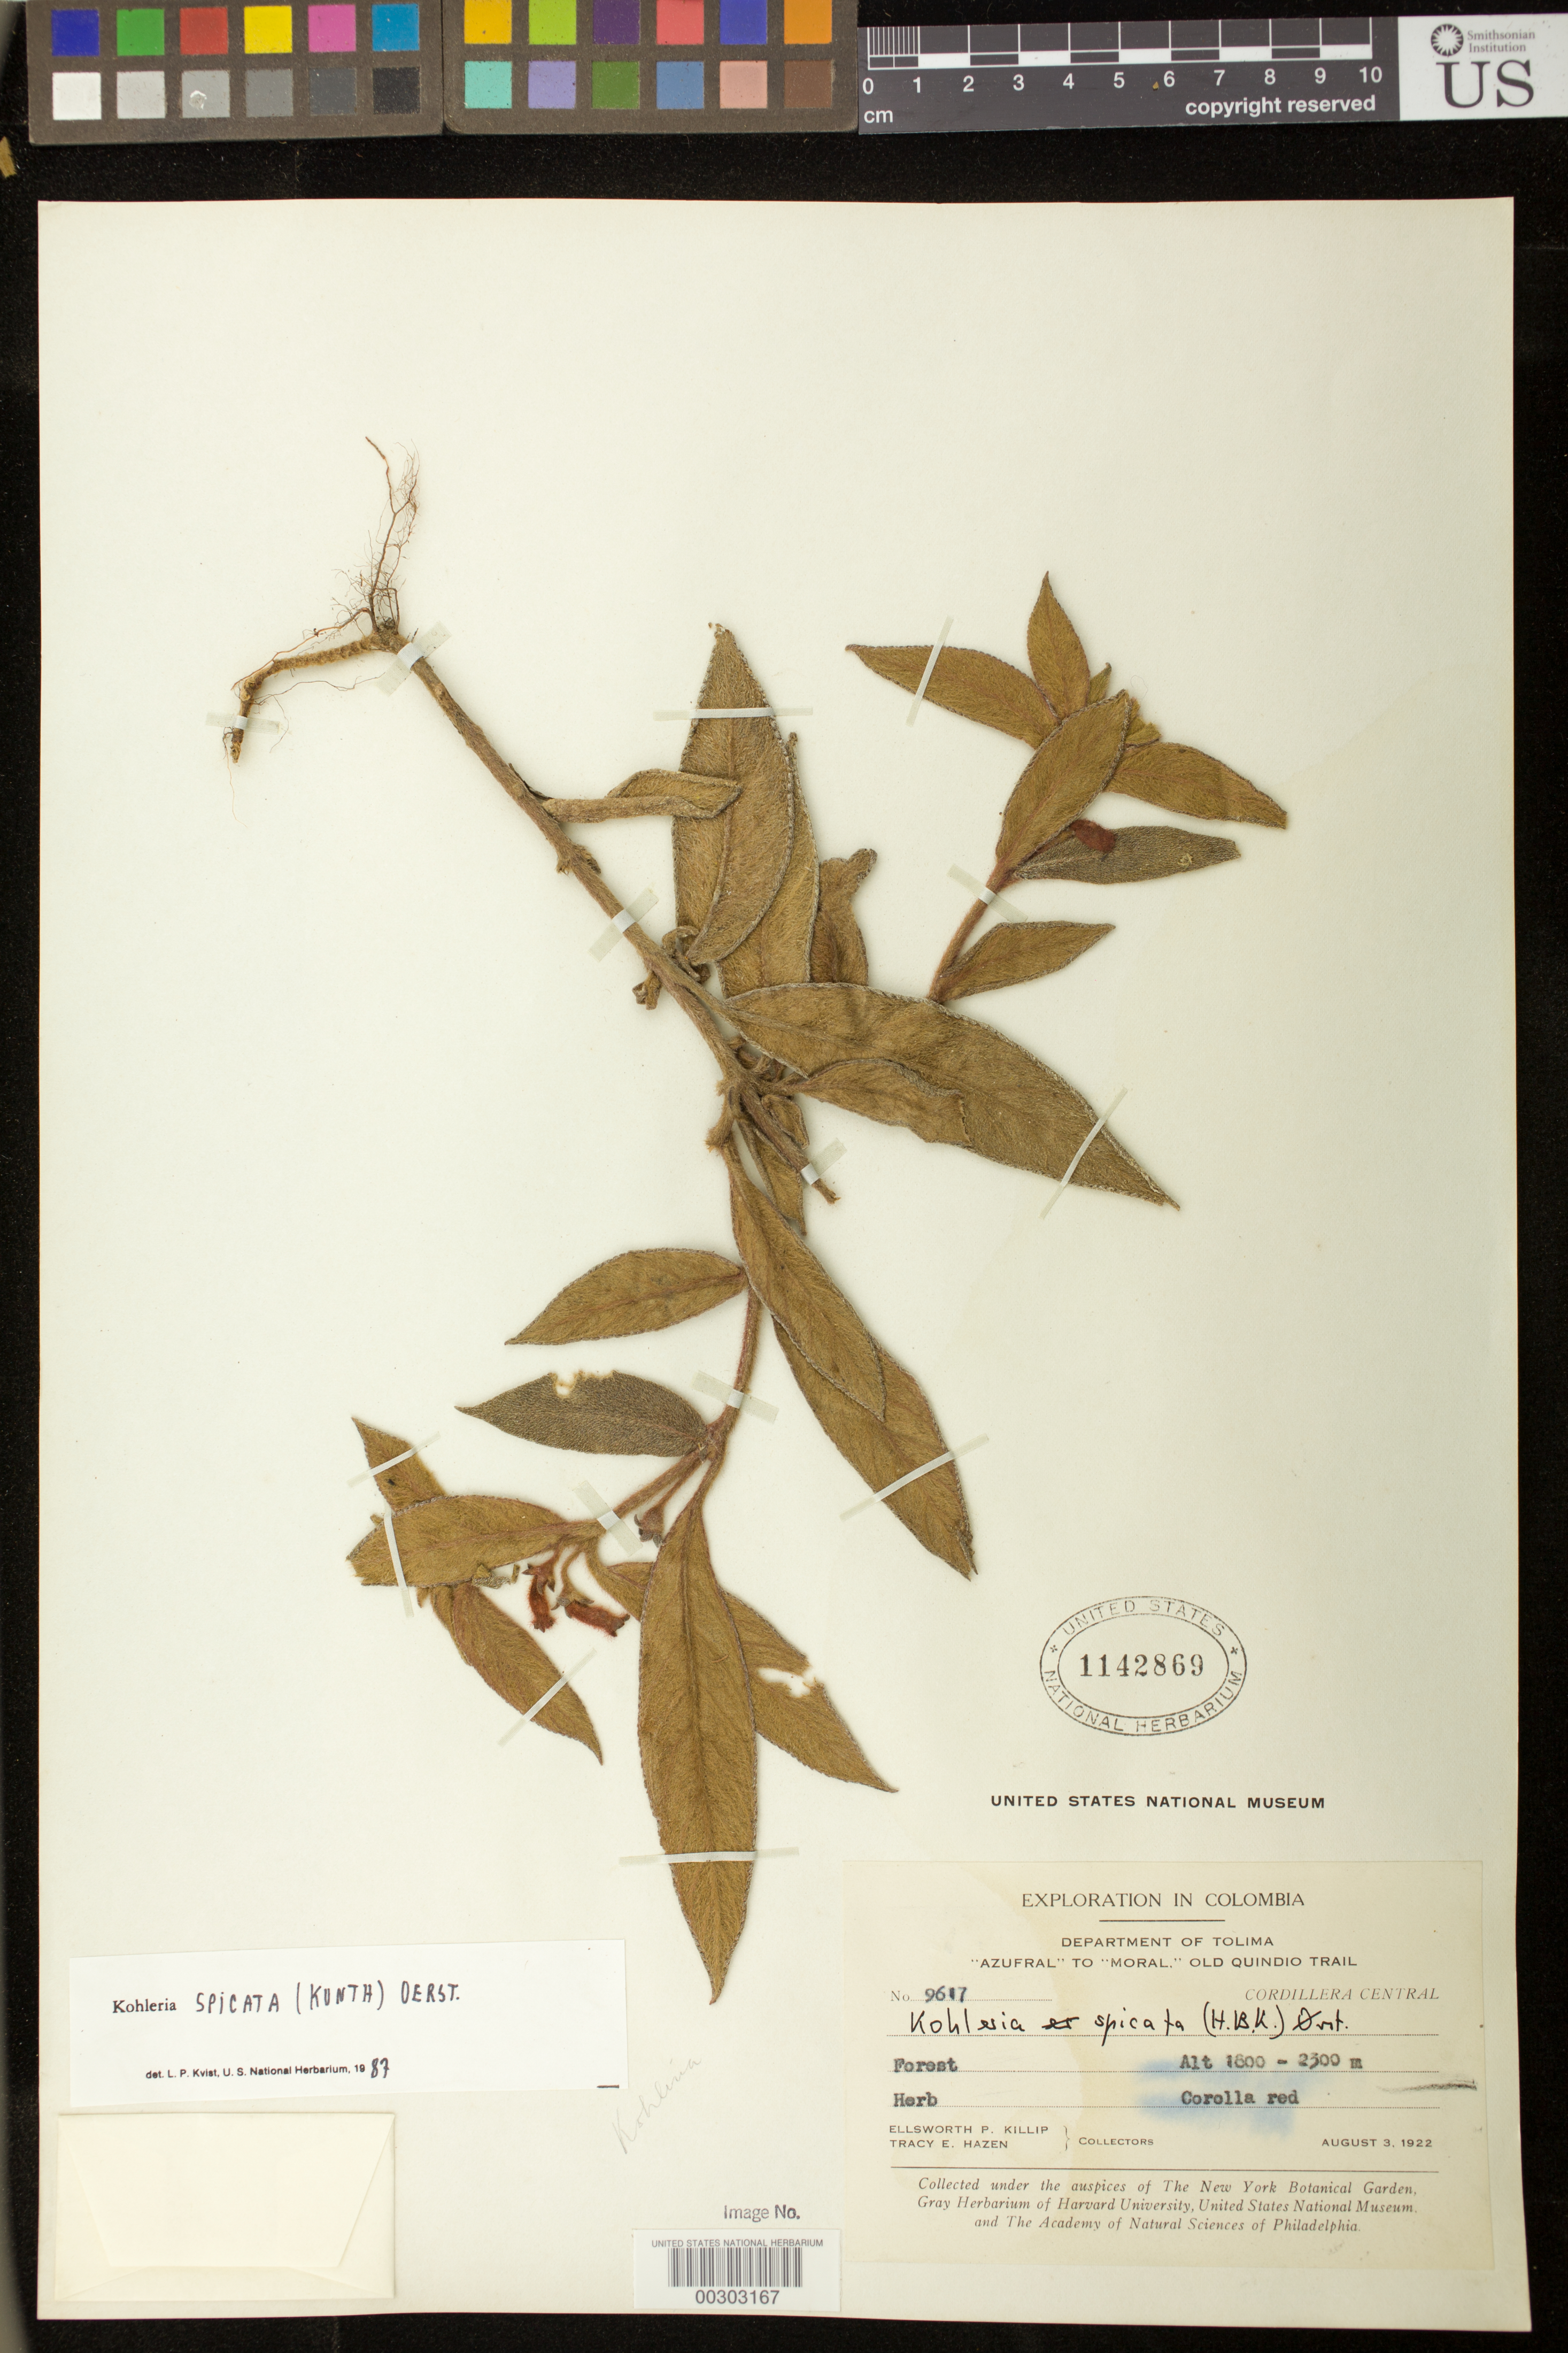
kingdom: Plantae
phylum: Tracheophyta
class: Magnoliopsida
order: Lamiales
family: Gesneriaceae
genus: Kohleria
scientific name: Kohleria spicata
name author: (Kunth) Oerst.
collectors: E. P. Killip & T. E. Hazen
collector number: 9617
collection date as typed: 03 Aug 1922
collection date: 1922-08-03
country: Colombia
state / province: Tolima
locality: Azufral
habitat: forest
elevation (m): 1800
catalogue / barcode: US 1142869